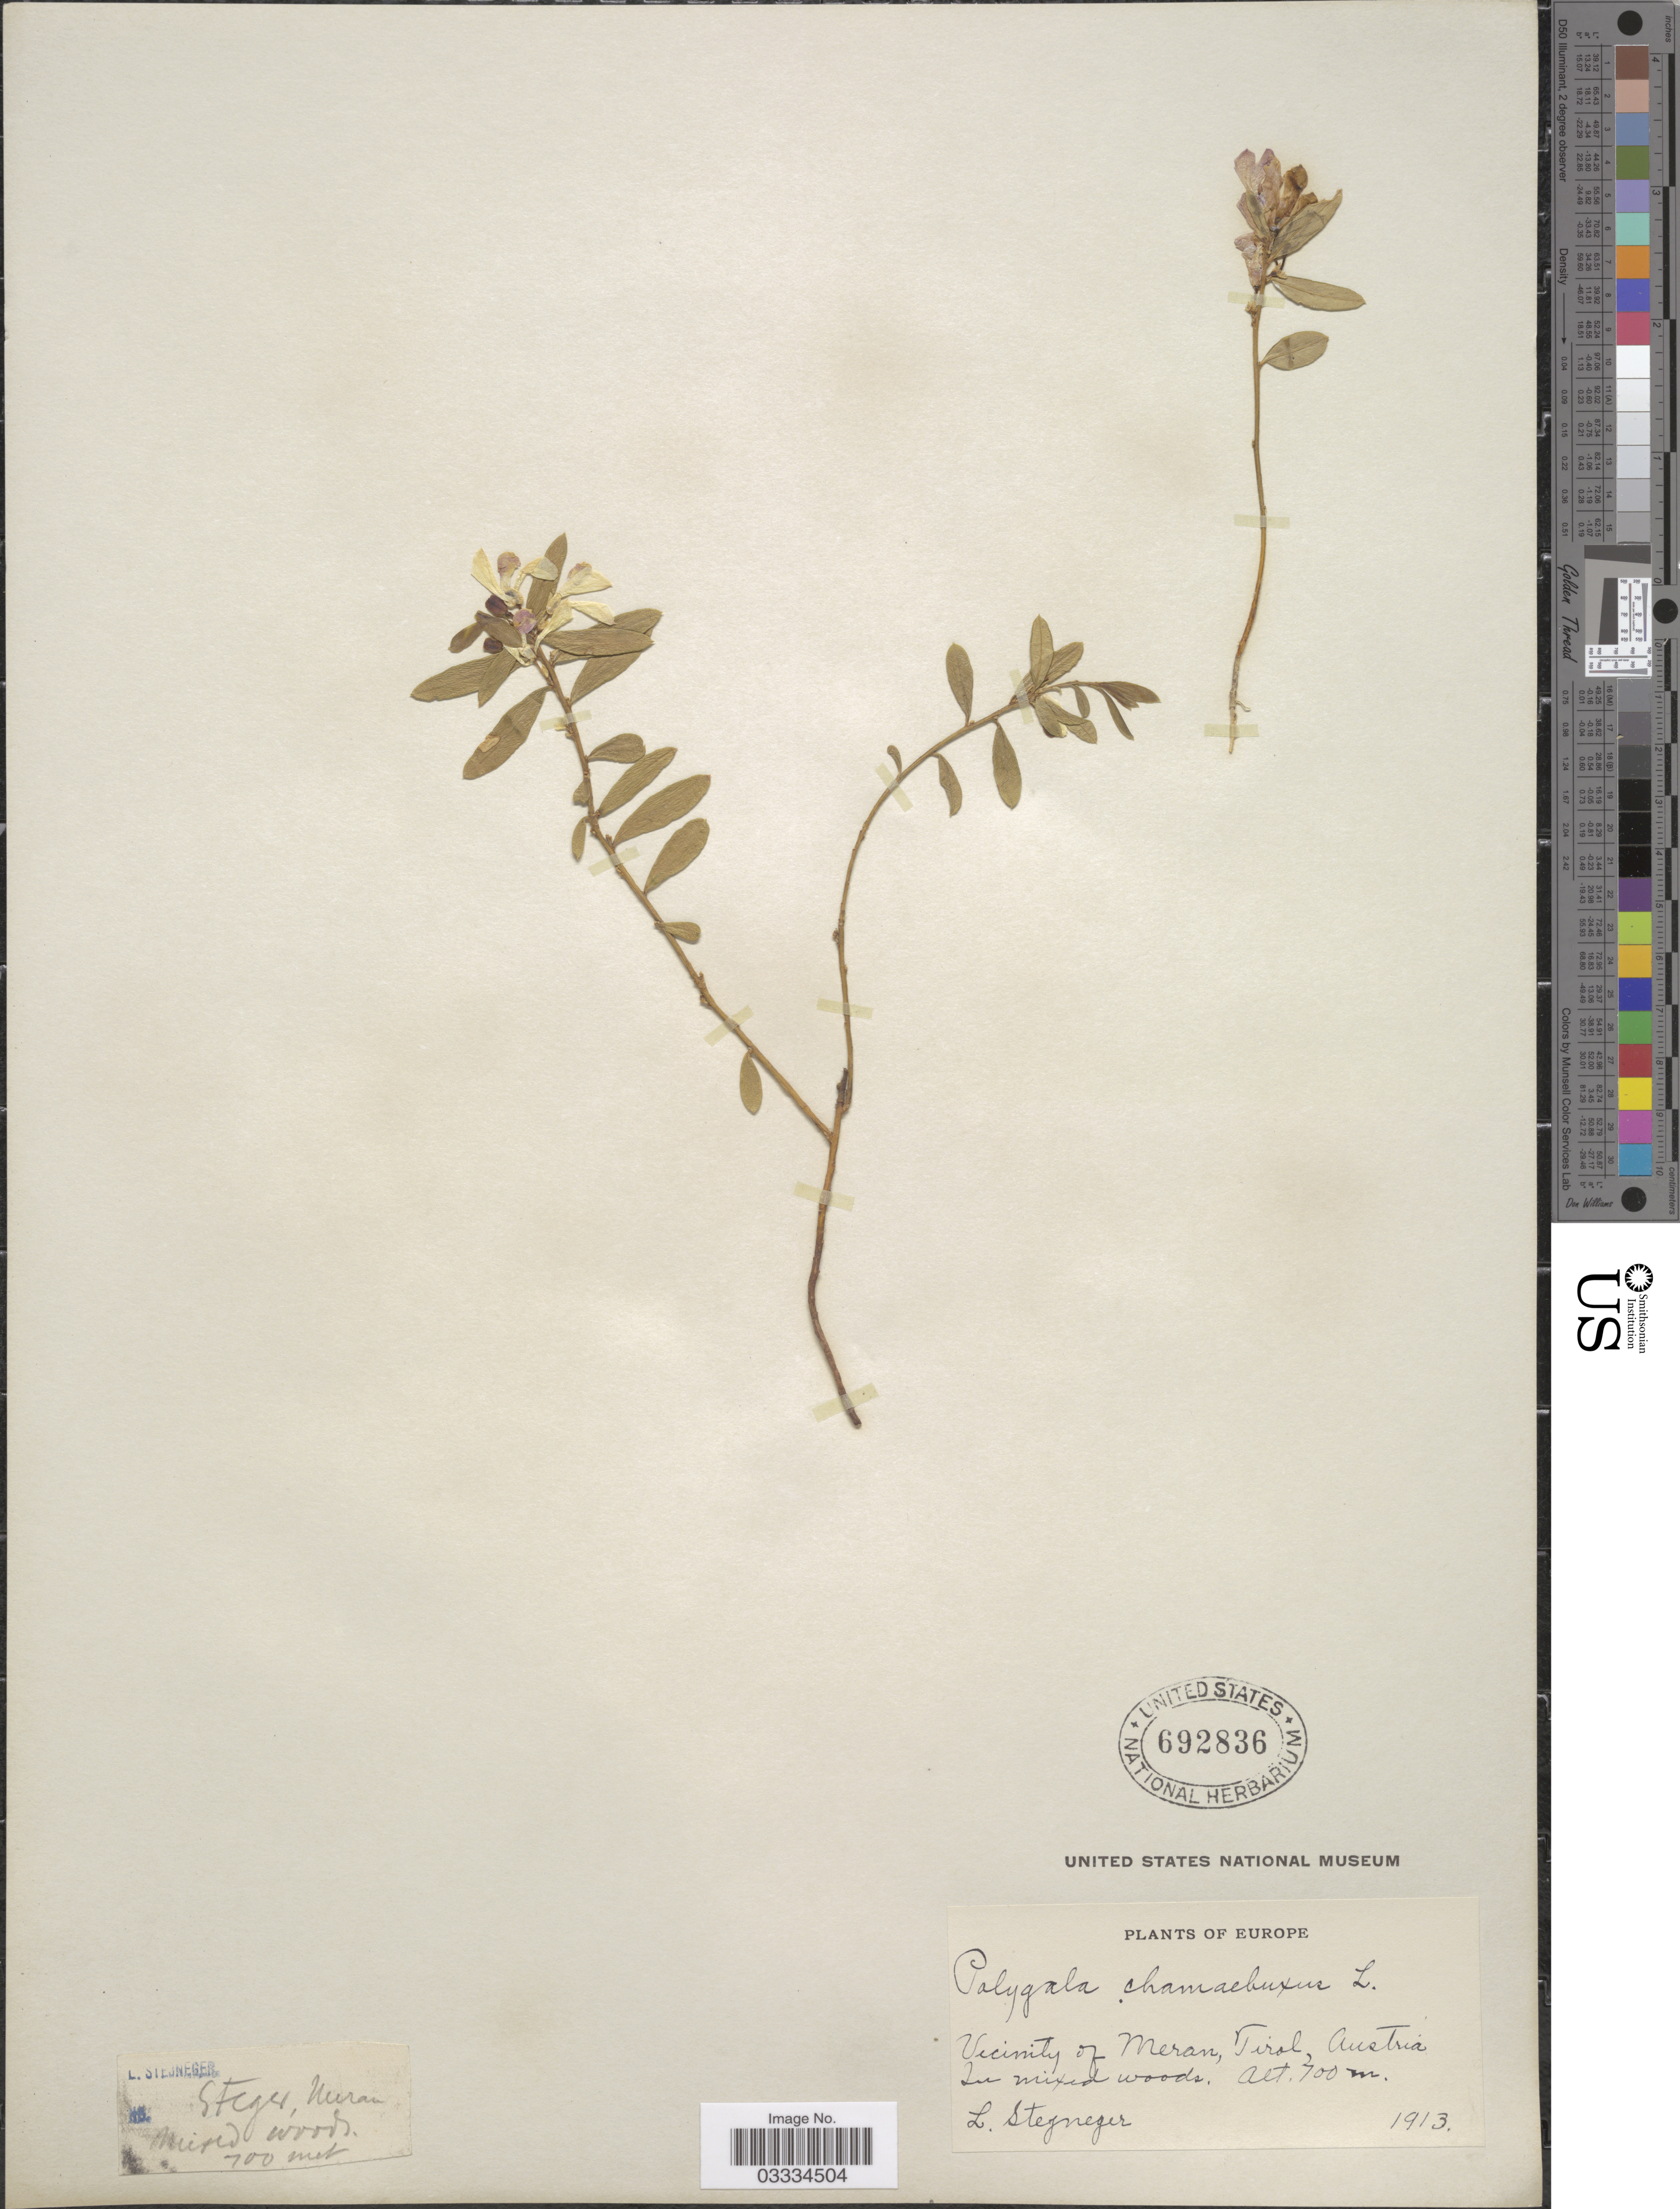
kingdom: Plantae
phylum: Tracheophyta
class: Magnoliopsida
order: Fabales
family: Polygalaceae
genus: Polygaloides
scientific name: Polygaloides chamaebuxus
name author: (L.) O. Schwarz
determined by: Strong, Mark T., (BOT), Smithsonian Institution - National Museum of Natural History (UNITED STATES)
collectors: L. Stegneger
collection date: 1913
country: Austria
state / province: Tirol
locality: Steger [unsure placement], Meran. Vicinity of Meran.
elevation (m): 700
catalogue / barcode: US 692836